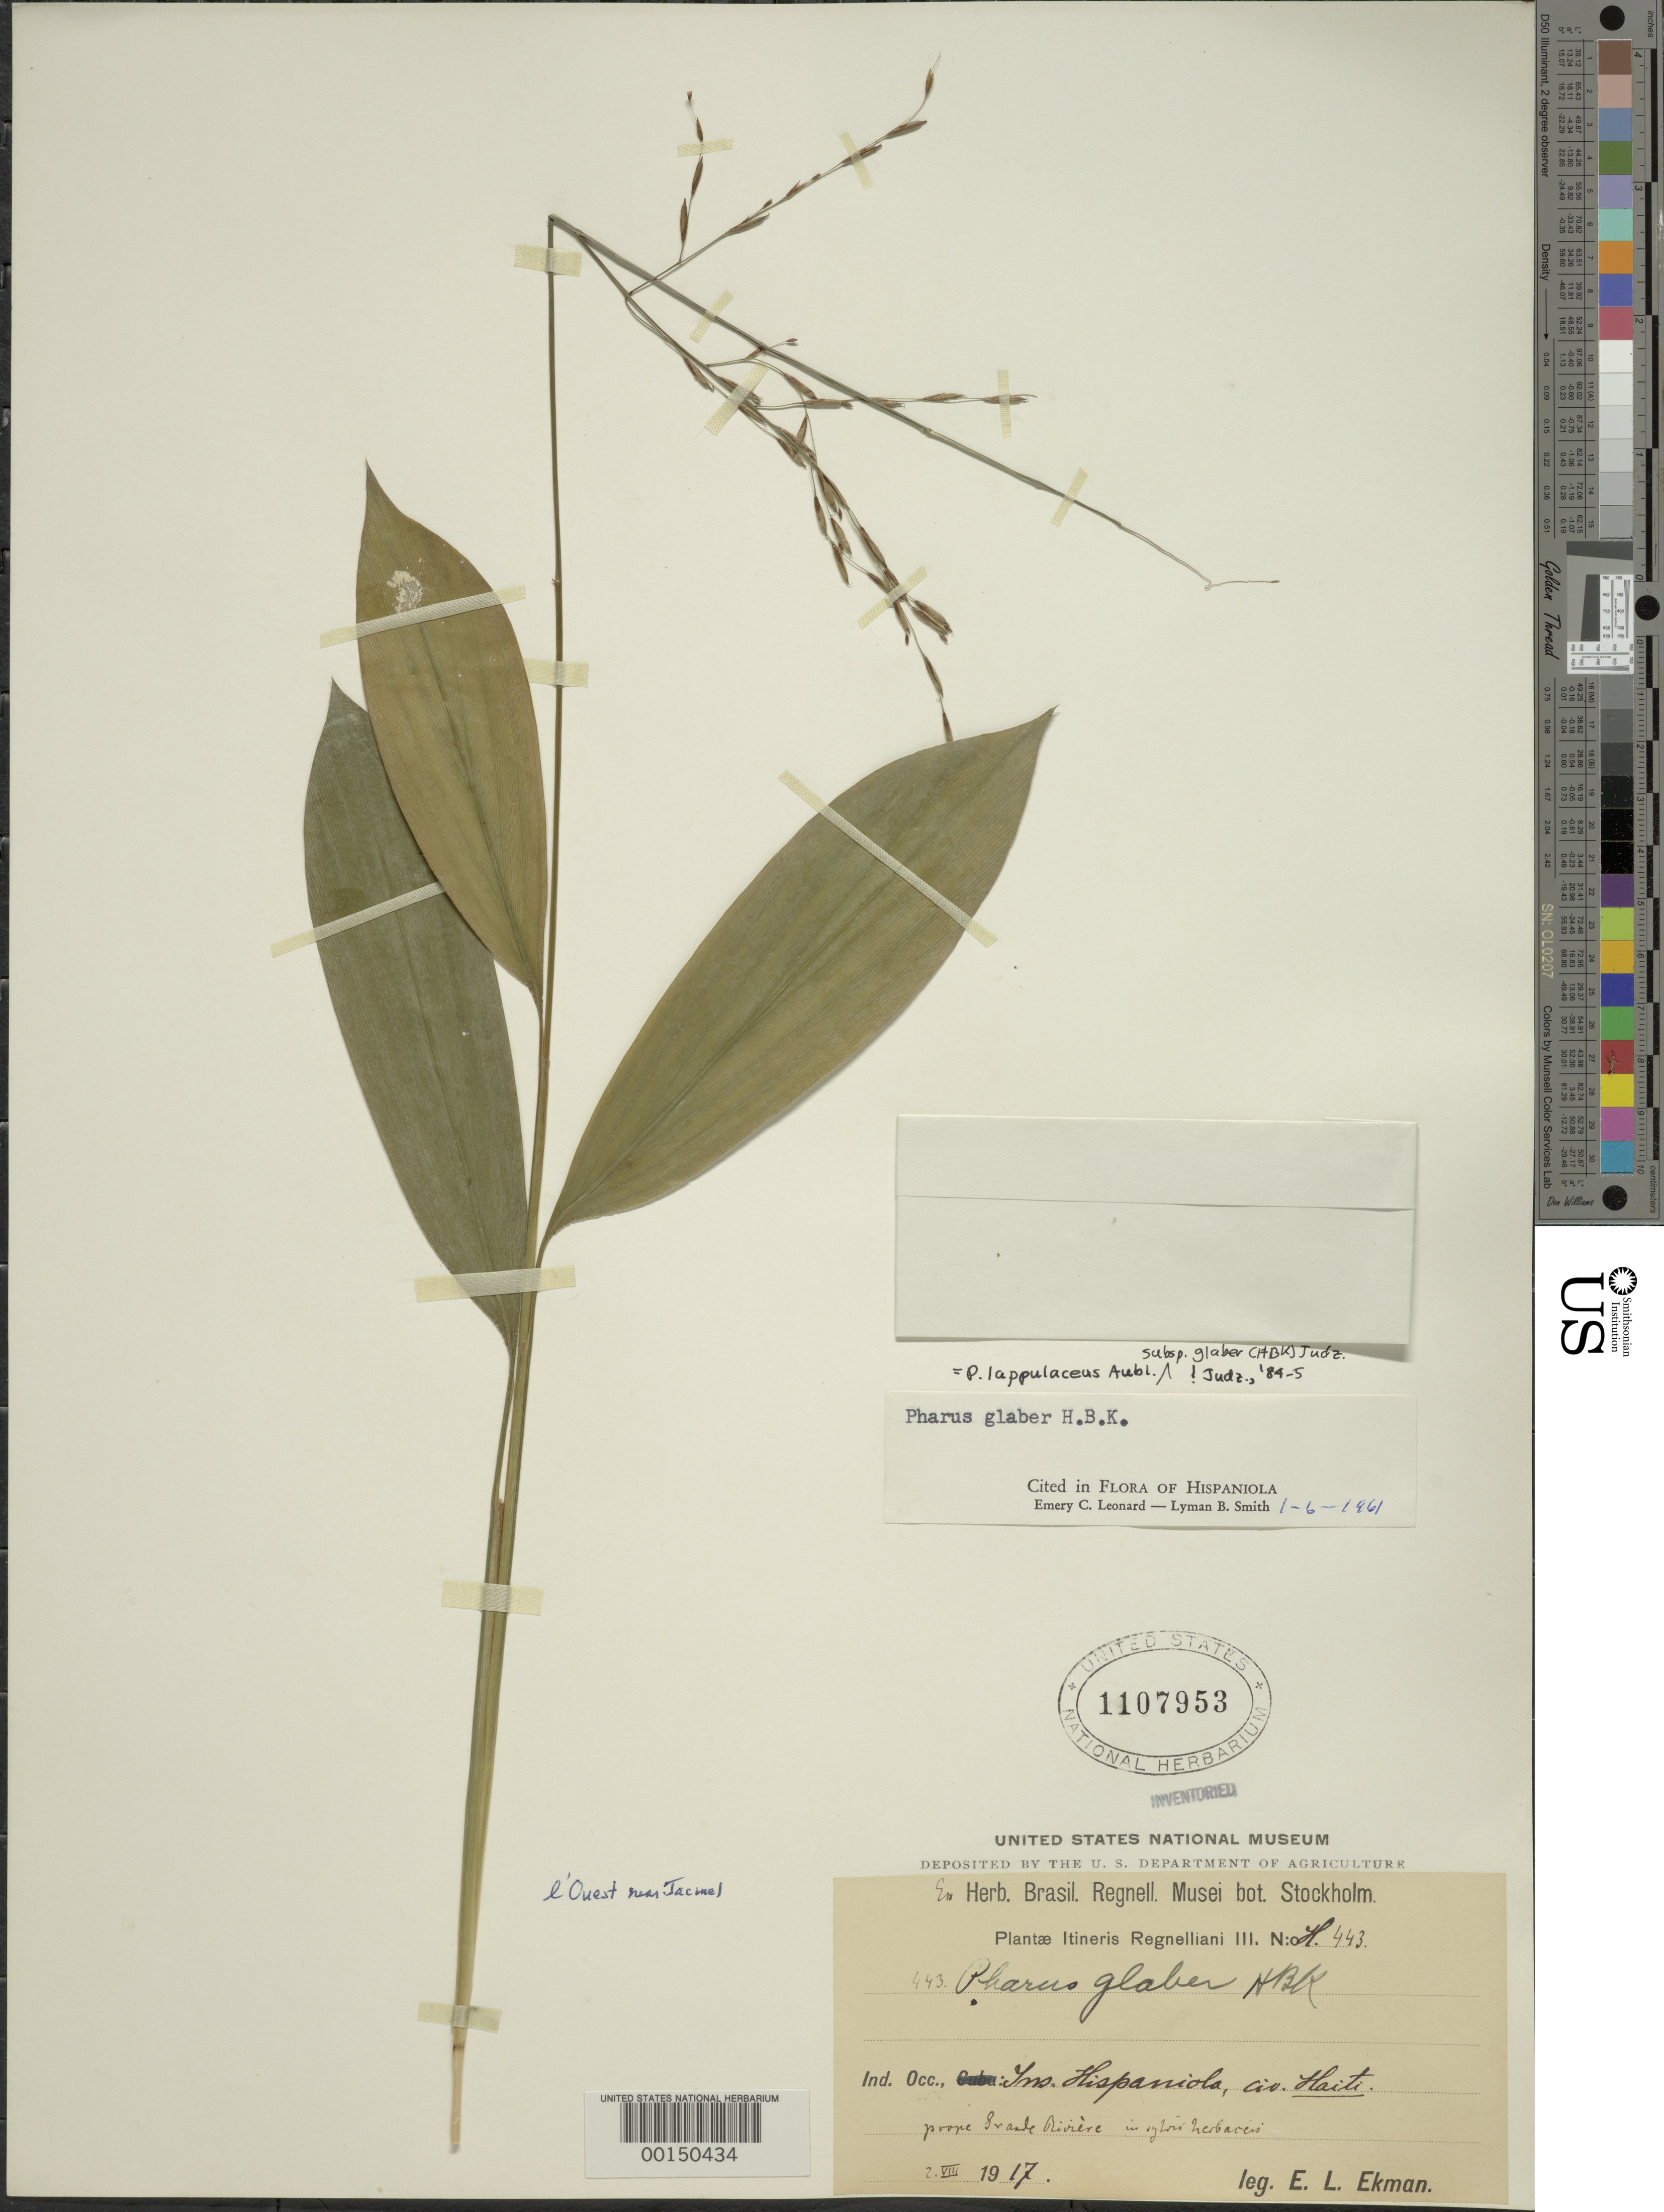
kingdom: Plantae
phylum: Tracheophyta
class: Liliopsida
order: Poales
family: Poaceae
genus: Pharus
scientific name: Pharus lappulaceus subsp. glaber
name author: (Kunth) Judz.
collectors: E. L. Ekman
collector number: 443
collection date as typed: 02 Aug 1917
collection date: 1917-08-02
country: Haiti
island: Hispaniola Island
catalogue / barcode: US 1107953